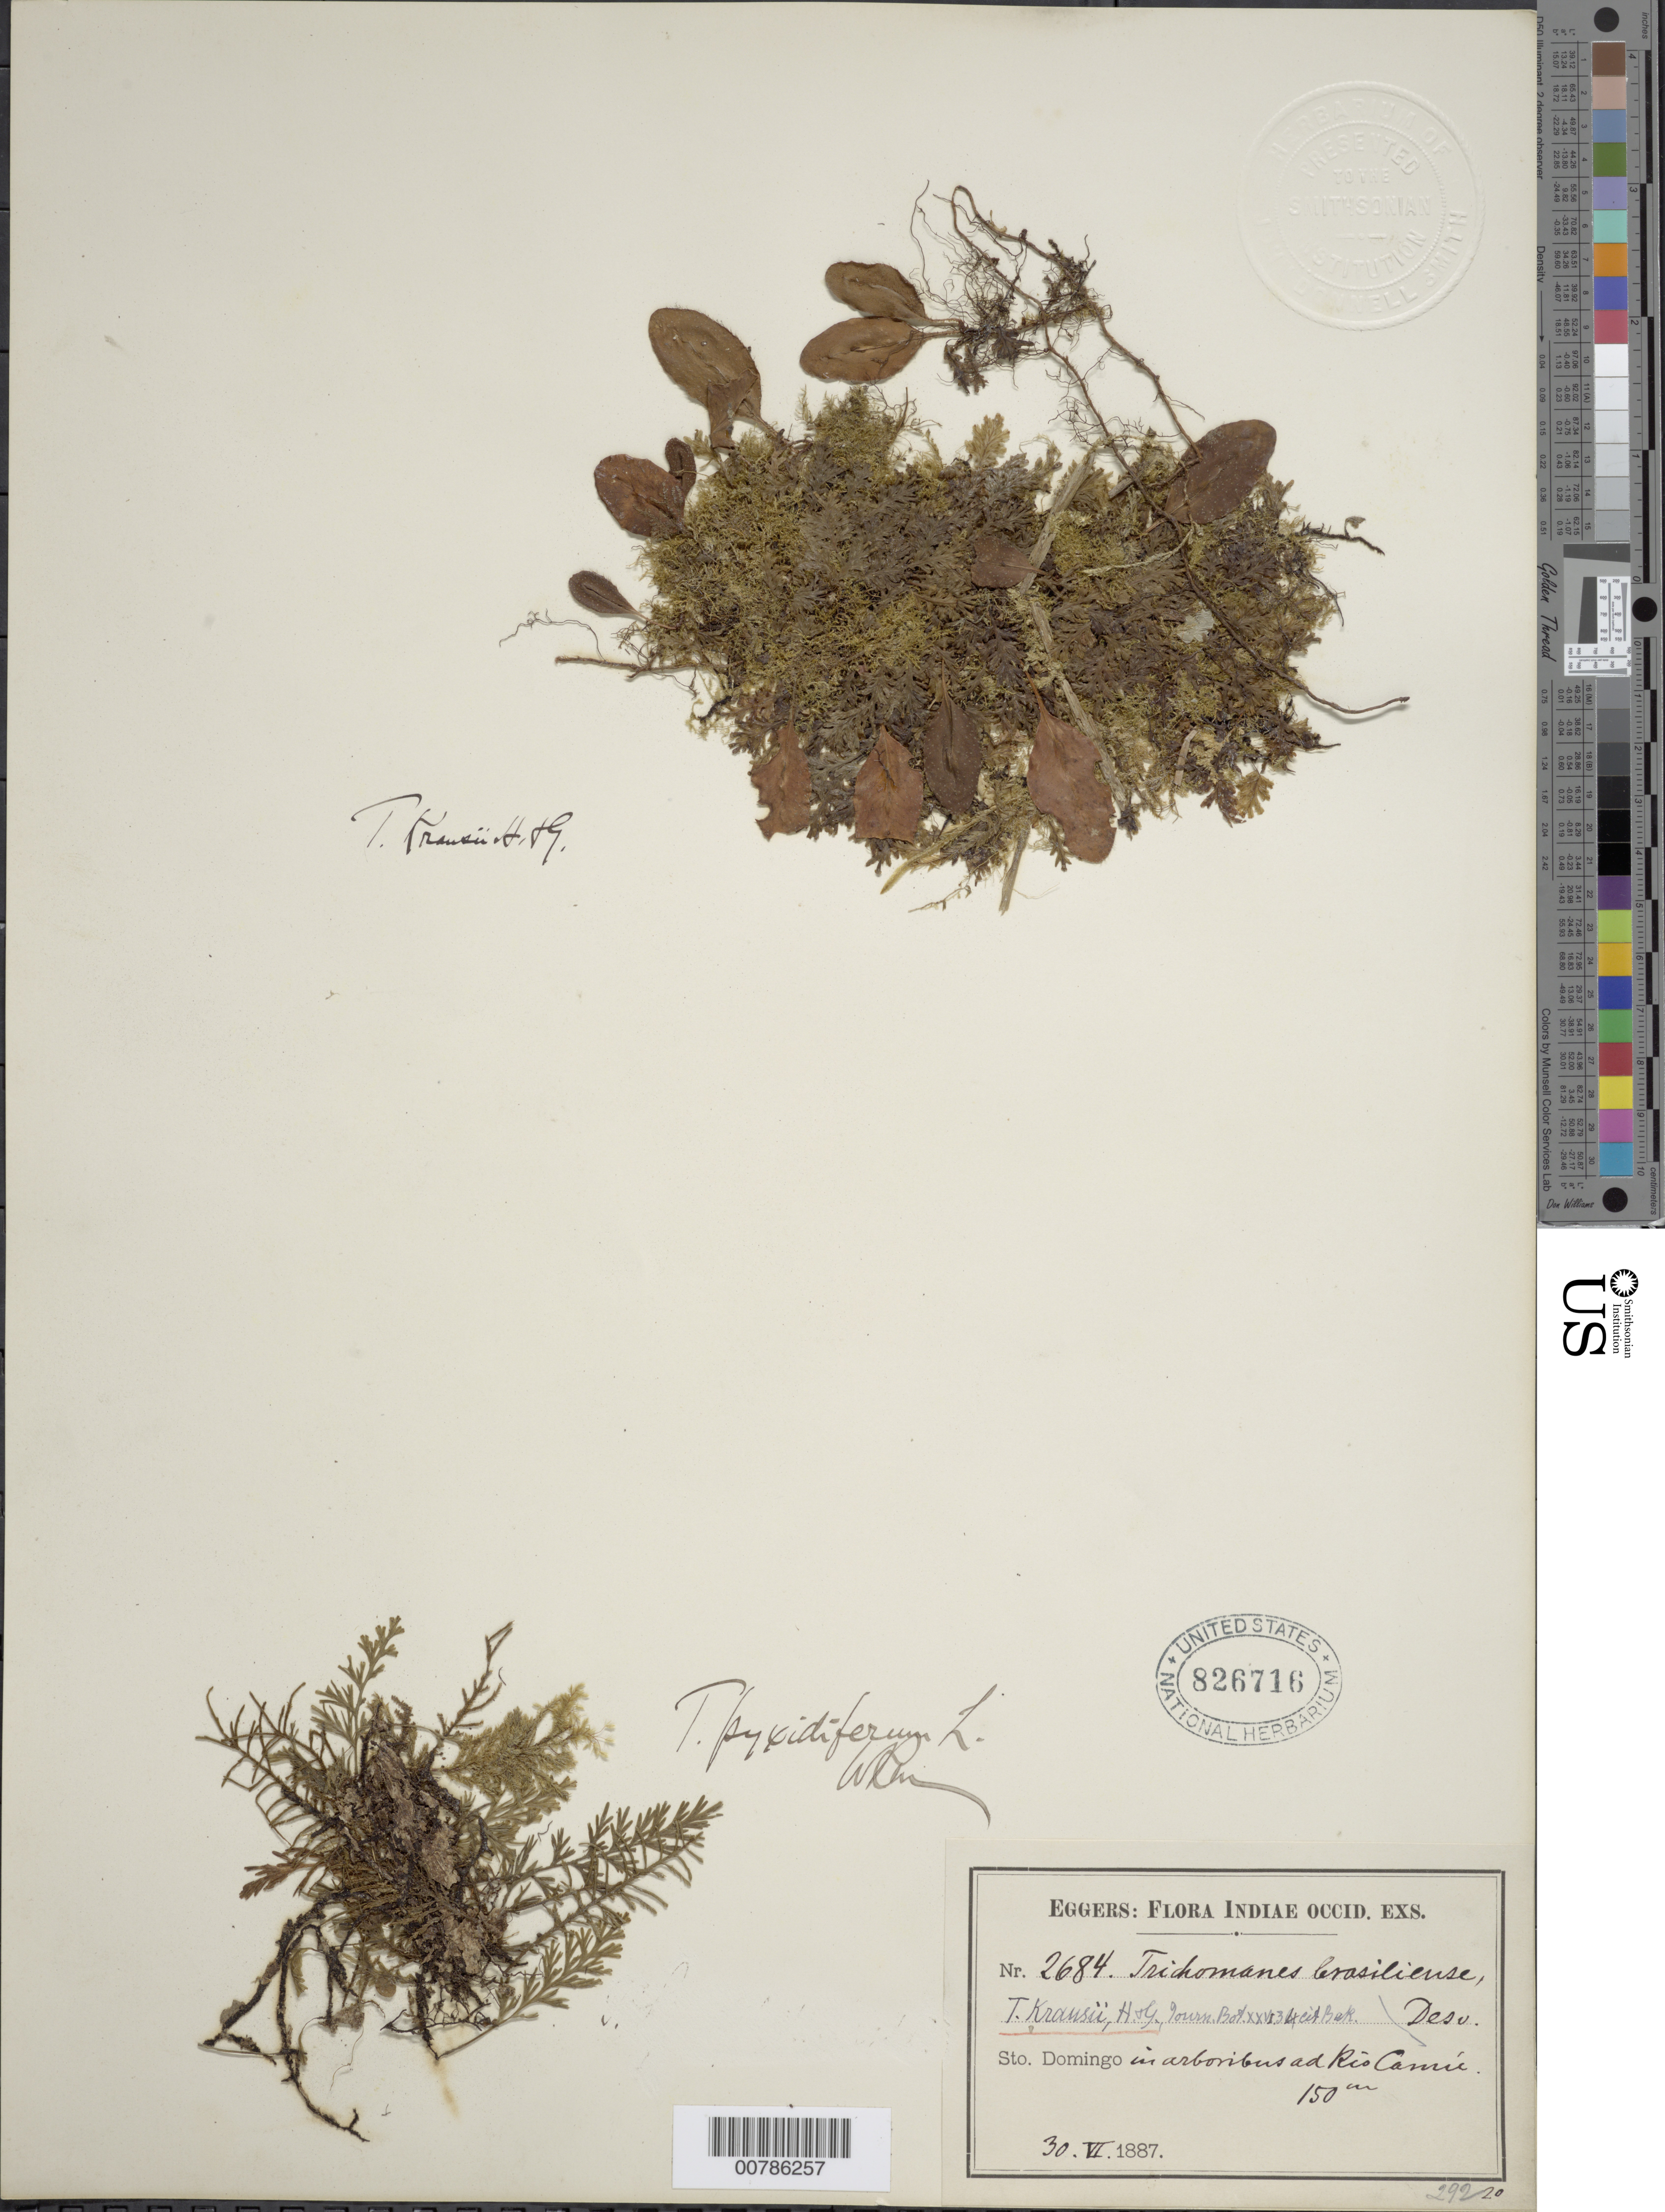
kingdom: Plantae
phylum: Tracheophyta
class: Polypodiopsida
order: Hymenophyllales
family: Hymenophyllaceae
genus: Polyphlebium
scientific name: Polyphlebium pyxidiferum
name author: (L.) Ebihara & Dubuisson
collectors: H. F. A. von Eggers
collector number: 2684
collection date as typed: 30 Jun 1887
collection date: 1887-06-30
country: Dominican Republic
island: Hispaniola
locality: Río Camú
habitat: In arboribus ad rio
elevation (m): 150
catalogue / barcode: US 826716